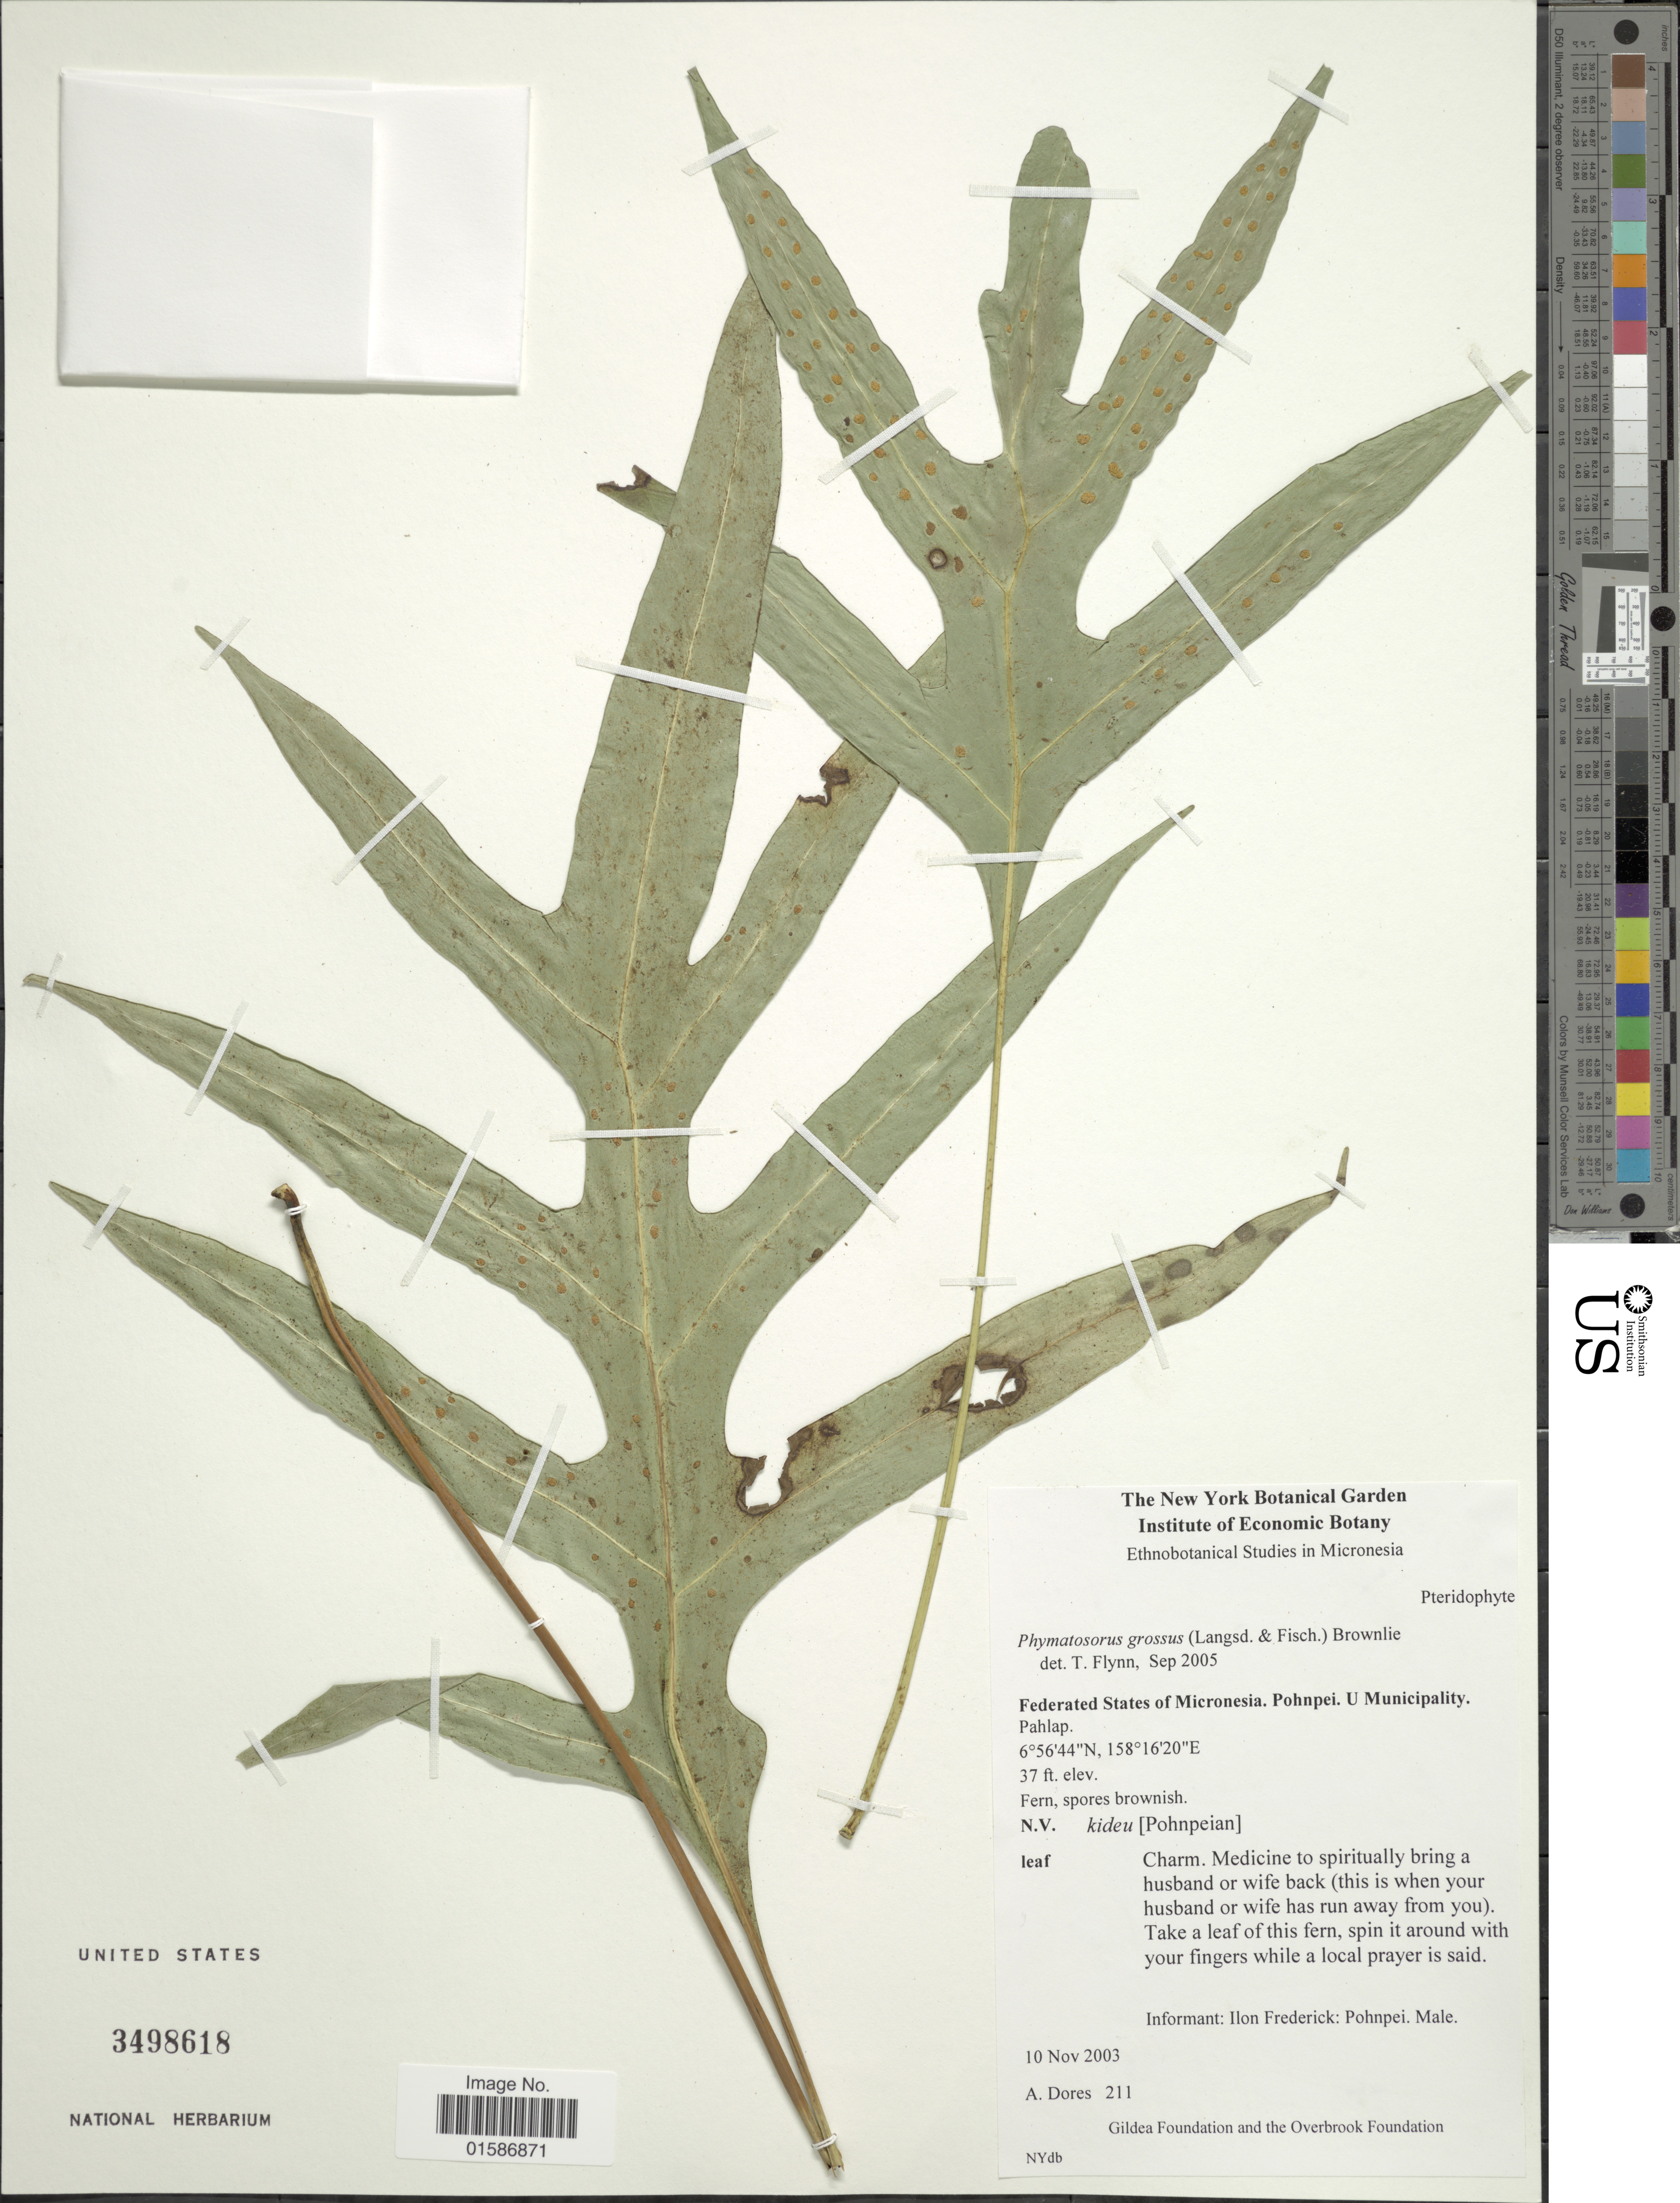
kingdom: Plantae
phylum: Tracheophyta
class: Polypodiopsida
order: Polypodiales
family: Polypodiaceae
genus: Microsorum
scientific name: Microsorum grossum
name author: (Langsd. & Fisch.) S.B. Andrews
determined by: Wagner, W. L., (BOT), Smithsonian Institution - National Museum of Natural History (UNITED STATES)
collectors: A. Dores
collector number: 211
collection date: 2003-11-10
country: Micronesia, Federated States of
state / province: Pohnpei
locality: U Municipality, Pahlap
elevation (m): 11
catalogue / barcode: US 3498618